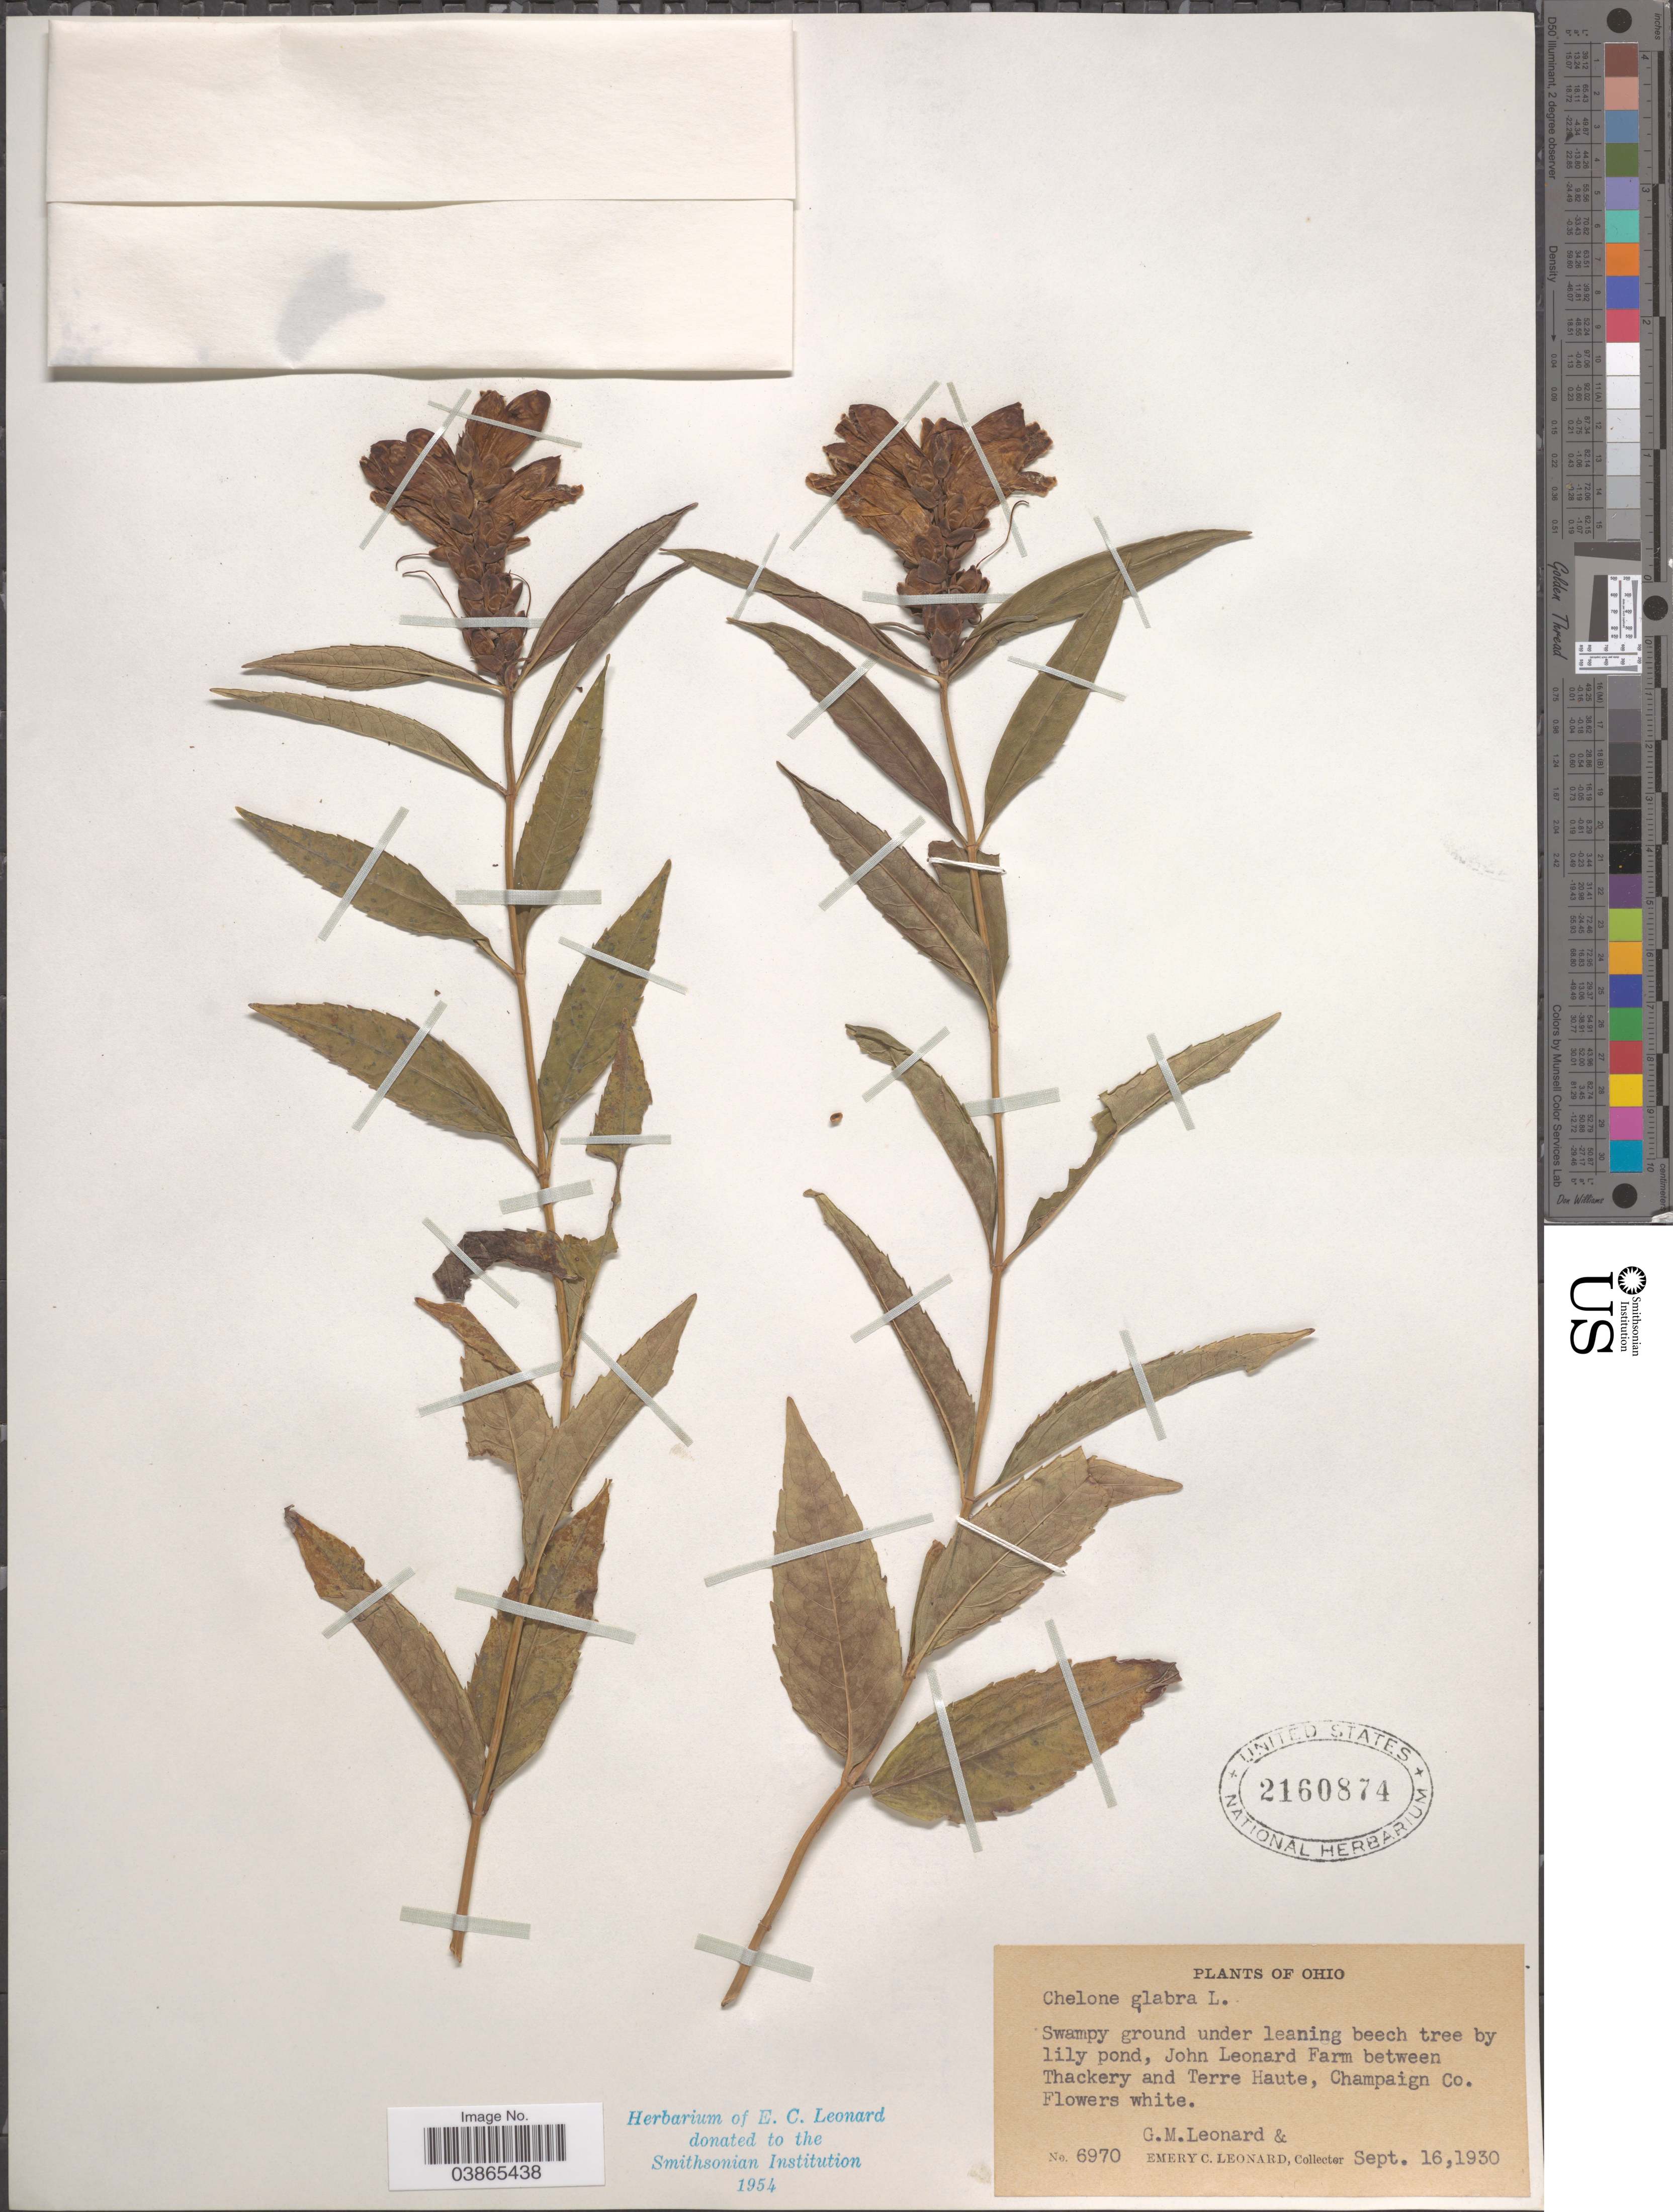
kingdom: Plantae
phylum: Tracheophyta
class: Magnoliopsida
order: Lamiales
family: Plantaginaceae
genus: Chelone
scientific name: Chelone glabra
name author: L.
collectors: G. M. Leonard & E. C. Leonard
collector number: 6970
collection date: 1930-09-16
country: United States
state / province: Ohio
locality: Tree by lily pond, John Leonard Farm between Thackery and Terre Haute, Champaign Co.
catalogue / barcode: US 2160874